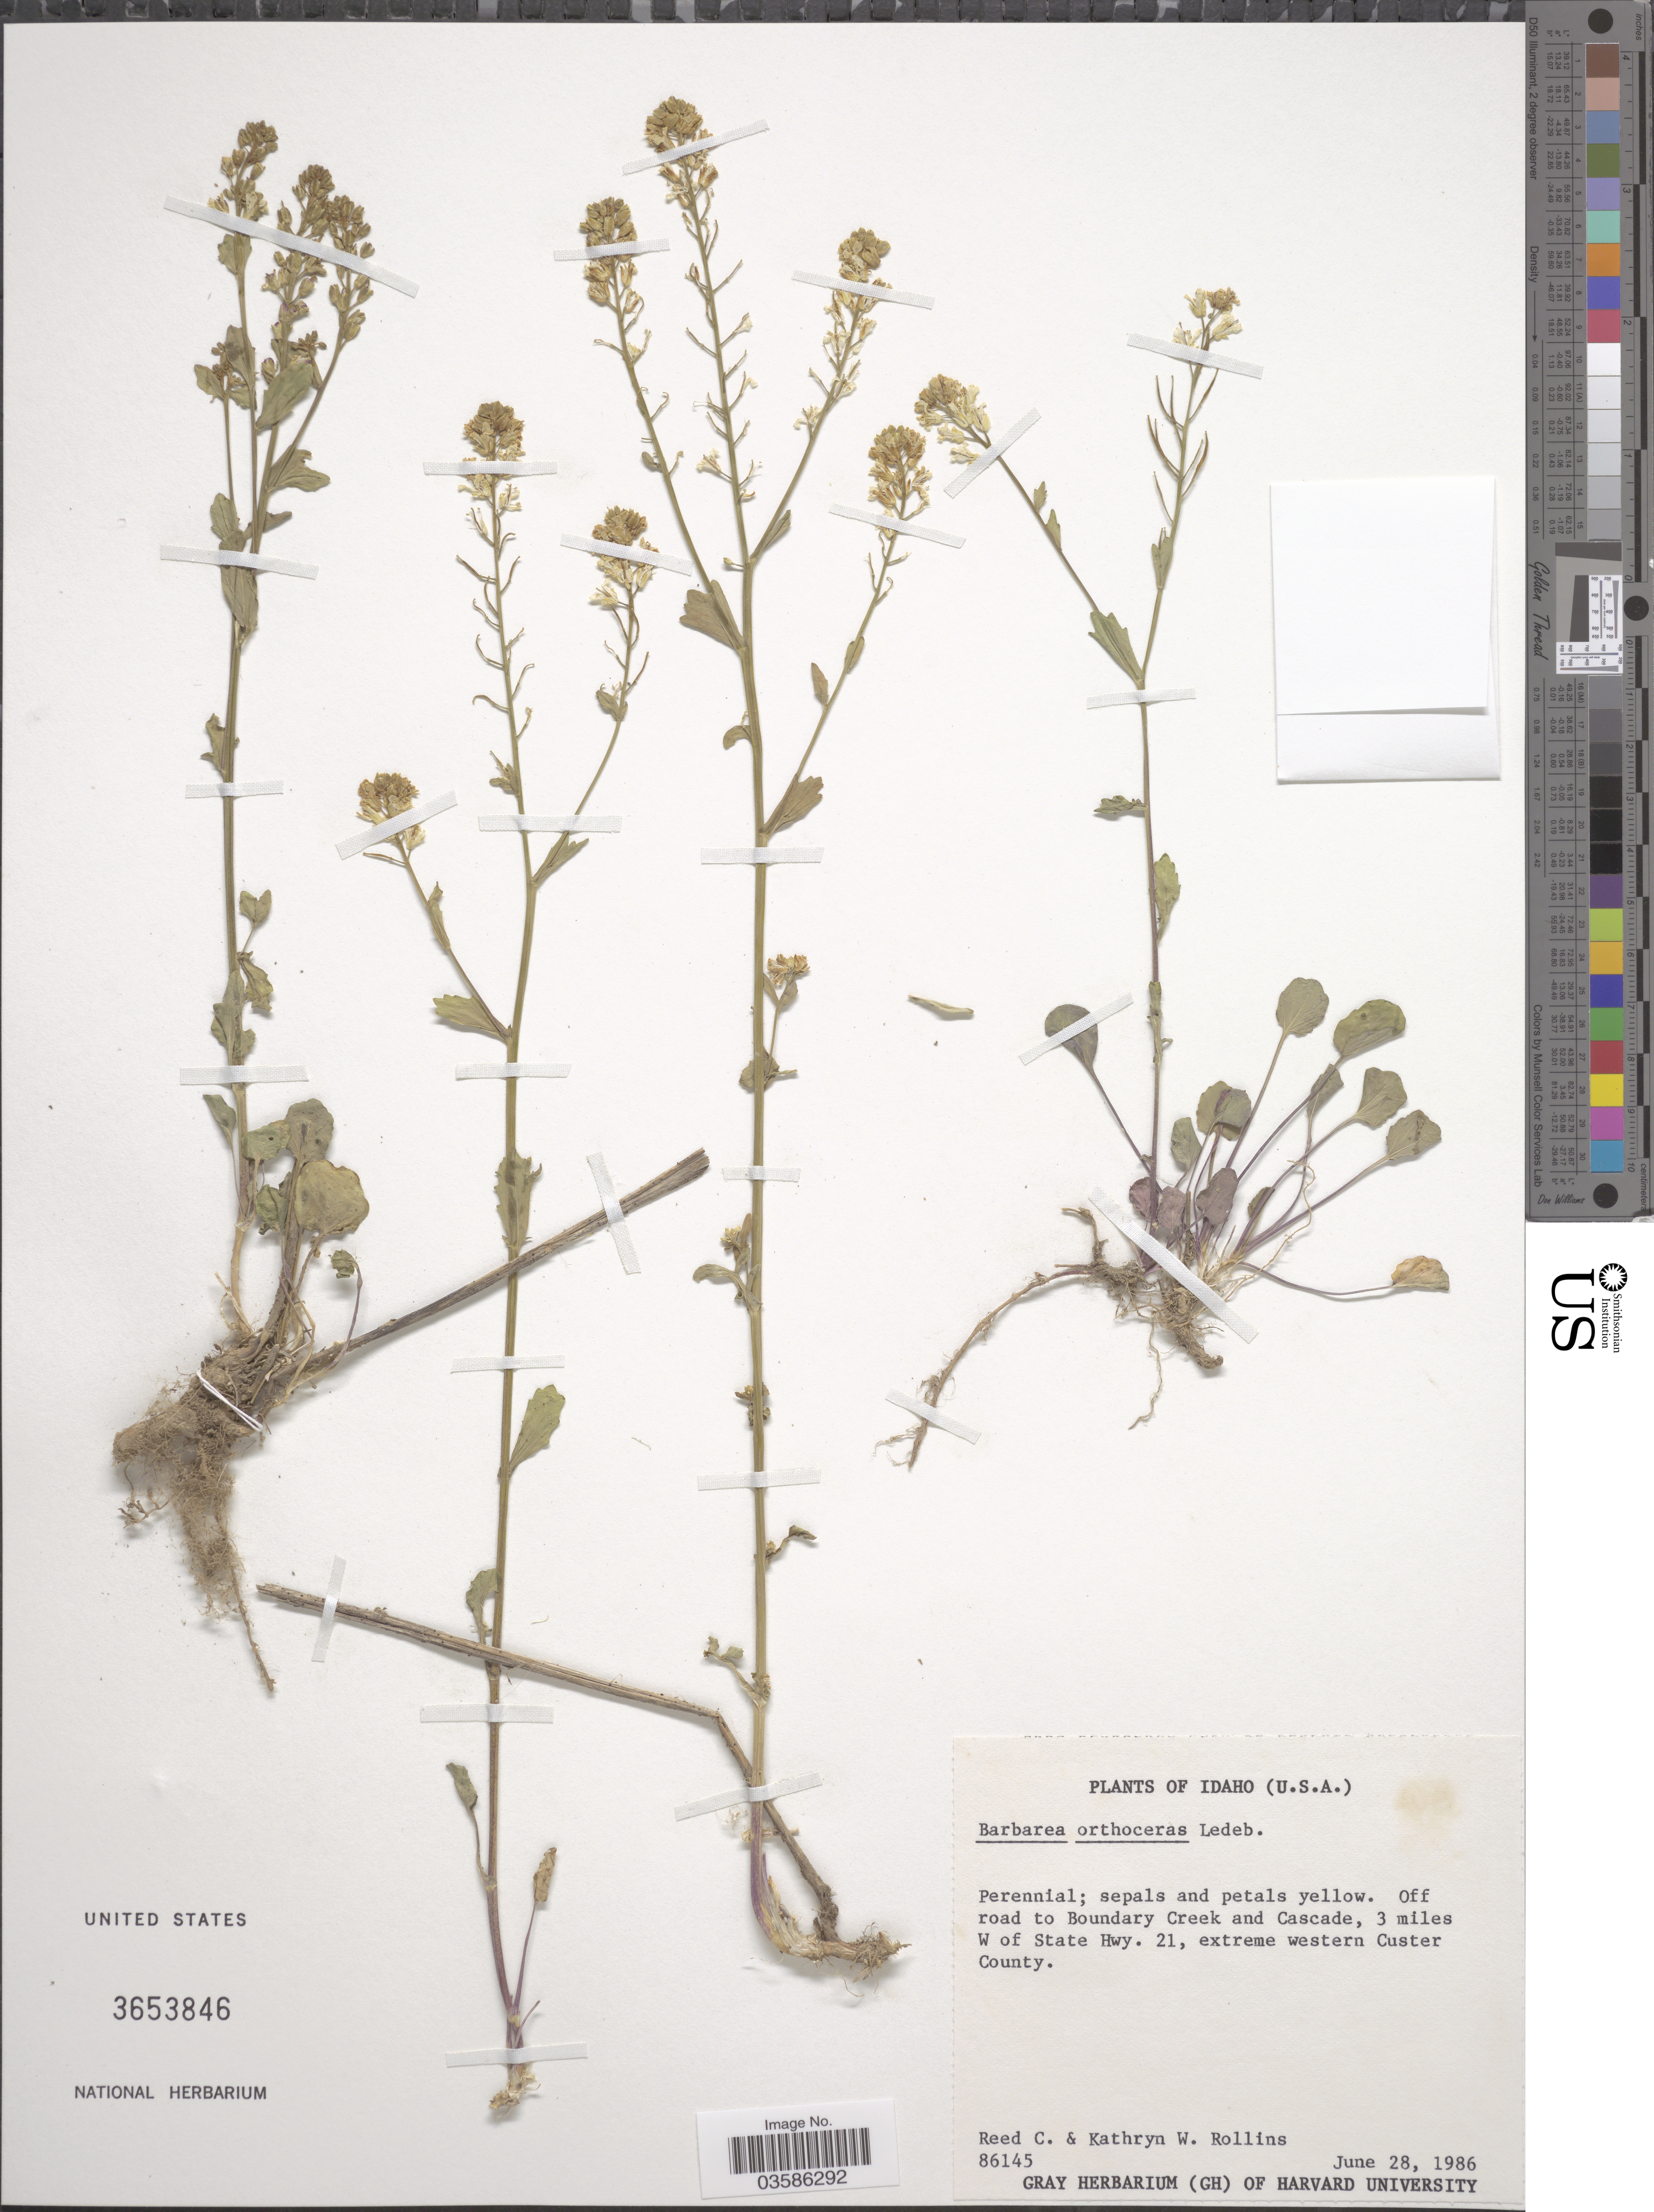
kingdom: Plantae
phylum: Tracheophyta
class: Magnoliopsida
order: Brassicales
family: Brassicaceae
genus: Barbarea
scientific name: Barbarea orthoceras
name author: Ledeb.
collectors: R. C. Rollins & K. W. Rollins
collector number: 86145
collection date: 1986-06-28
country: United States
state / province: Idaho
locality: Off road to Boundary Creek and Cascade, 3 miles W of State Hwy. 21, extreme western Custer County.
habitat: off road to creek and cascade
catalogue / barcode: US 3653846